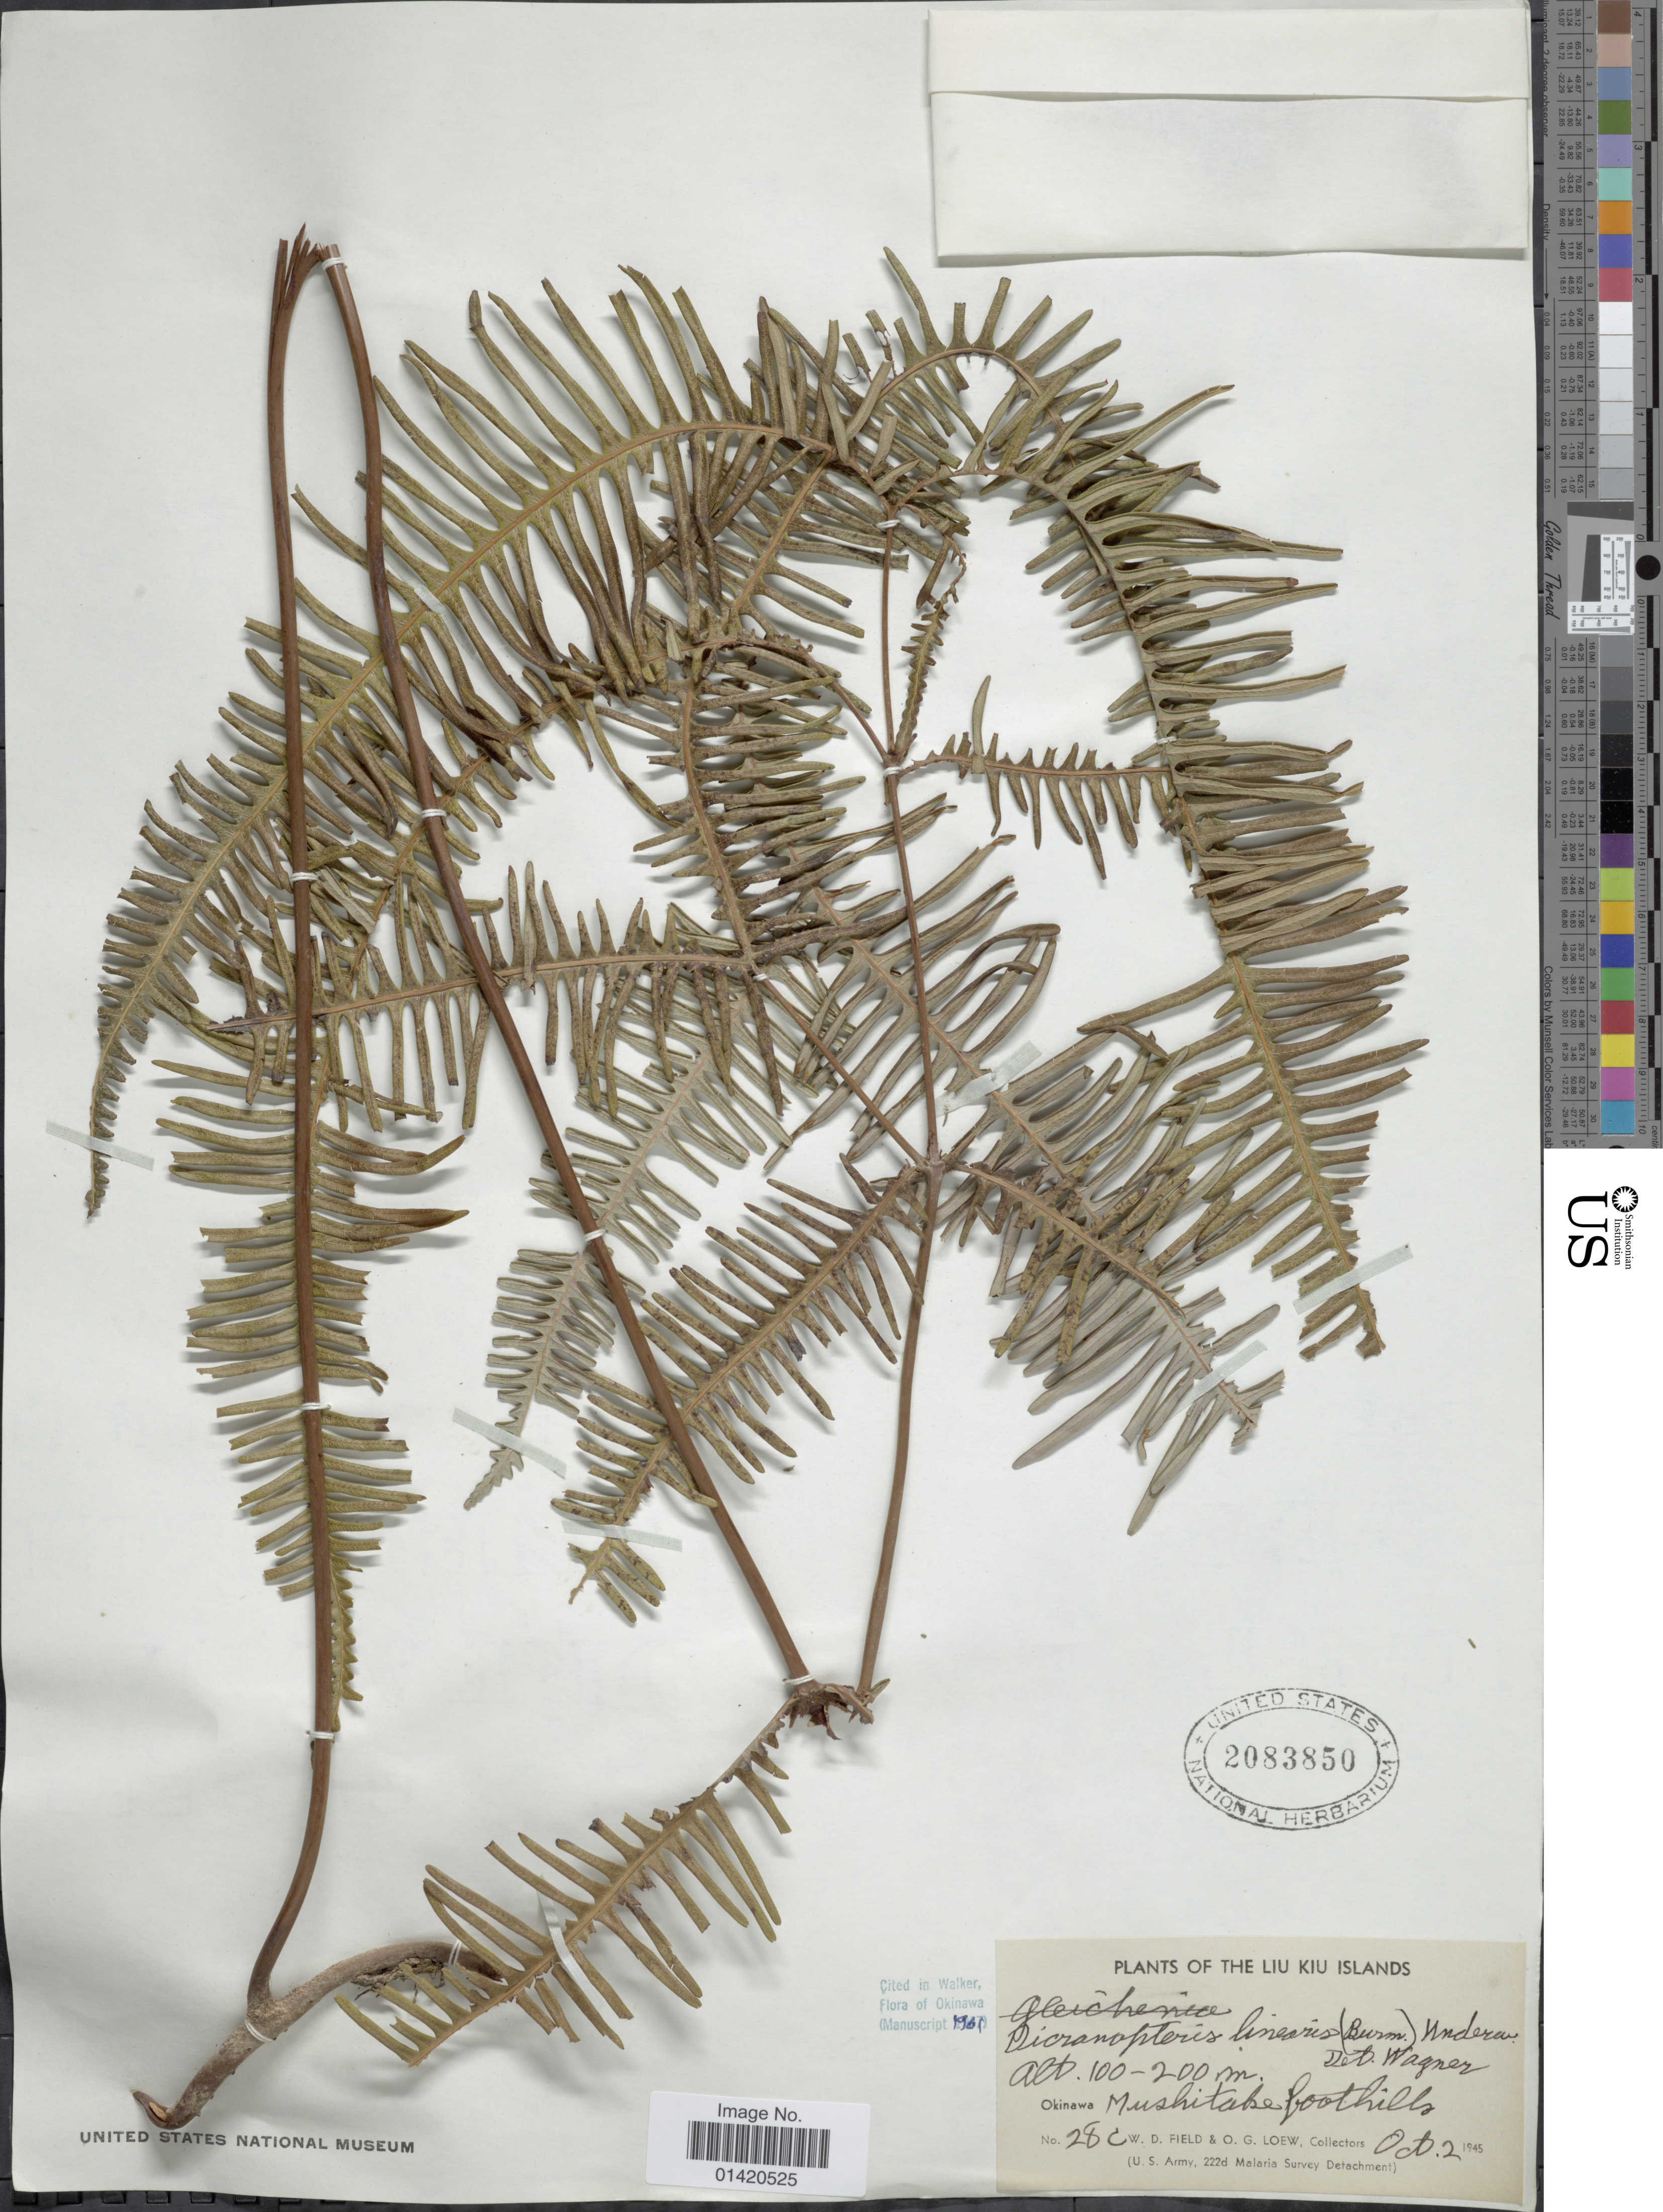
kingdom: Plantae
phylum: Tracheophyta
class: Polypodiopsida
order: Gleicheniales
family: Gleicheniaceae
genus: Dicranopteris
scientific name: Dicranopteris linearis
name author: (Burm. f.) Underw.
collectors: W. D. Field & O. G. Loew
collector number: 28c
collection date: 1945-10-02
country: Japan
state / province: Okinawa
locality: The Liu Kiu Islands, Mushitake foothills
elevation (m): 100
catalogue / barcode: US 2083850